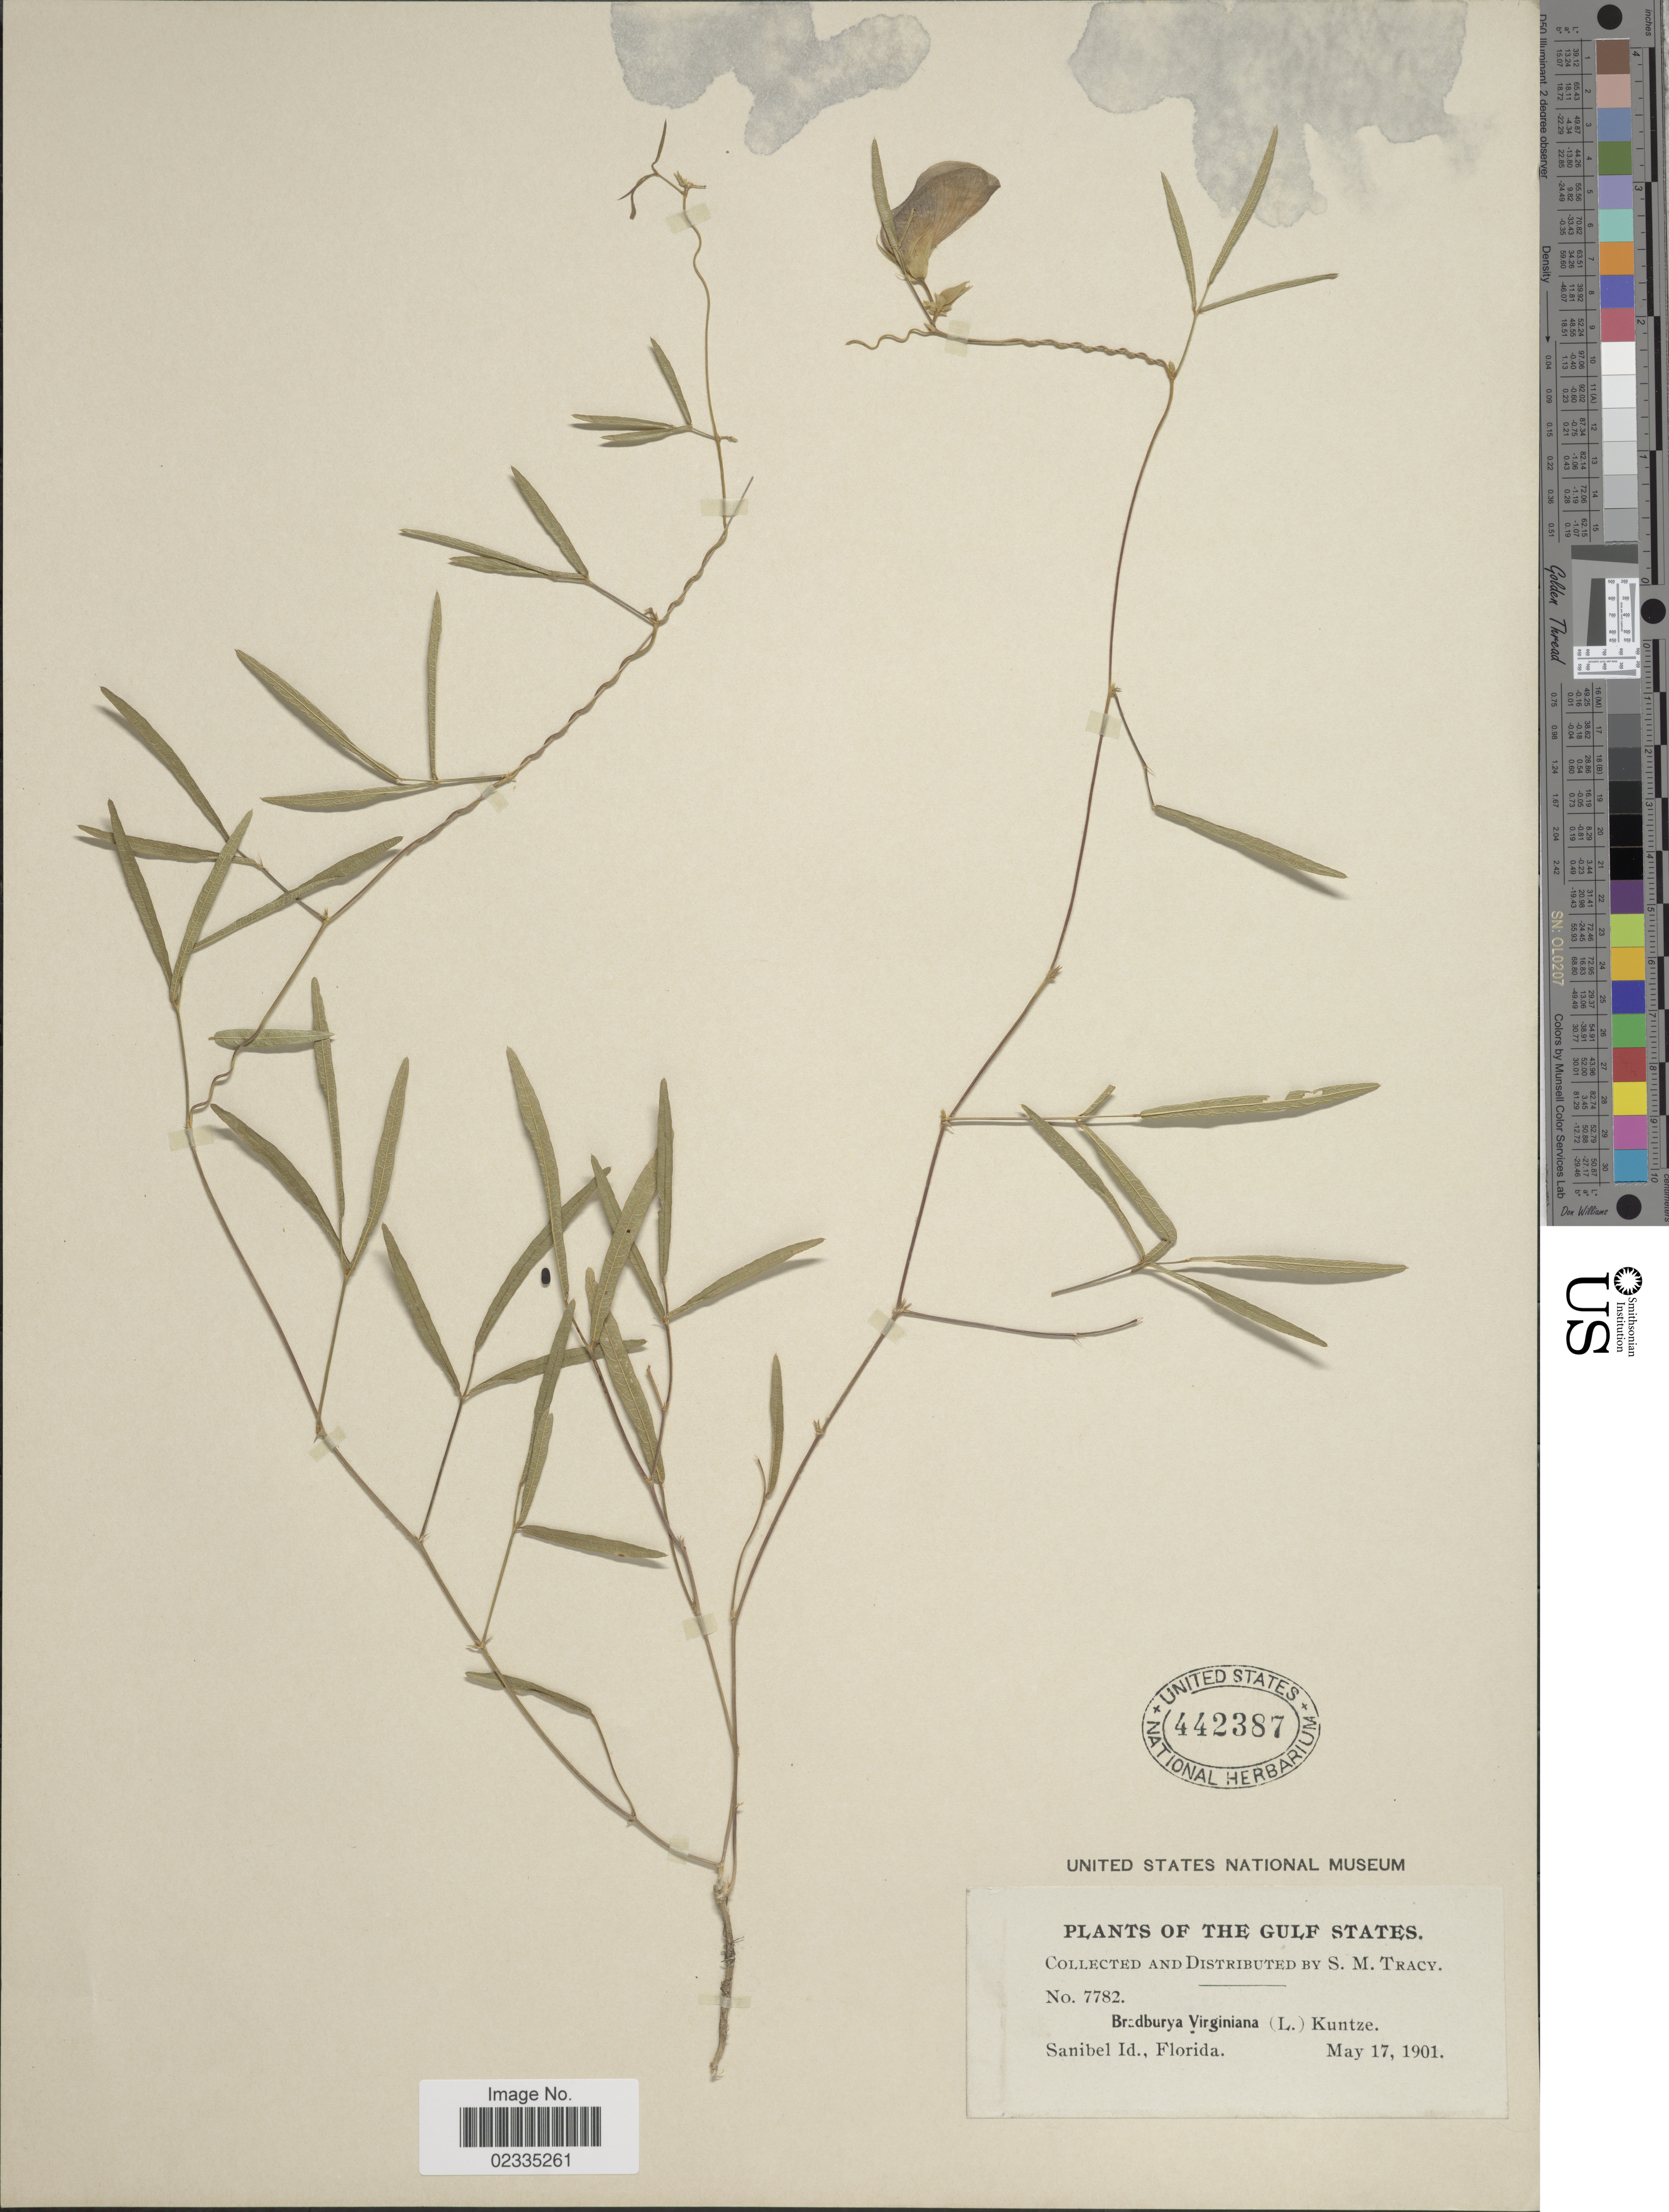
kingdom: Plantae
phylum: Tracheophyta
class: Magnoliopsida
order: Fabales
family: Fabaceae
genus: Centrosema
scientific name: Centrosema virginianum var. angustifolium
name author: (DC.) Griseb.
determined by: Strong, Mark T., (BOT), Smithsonian Institution - National Museum of Natural History (UNITED STATES)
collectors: S. M. Tracy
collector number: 7782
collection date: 1901-05-17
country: United States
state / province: Florida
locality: The Gulf States, Sanibel Id.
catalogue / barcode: US 442387